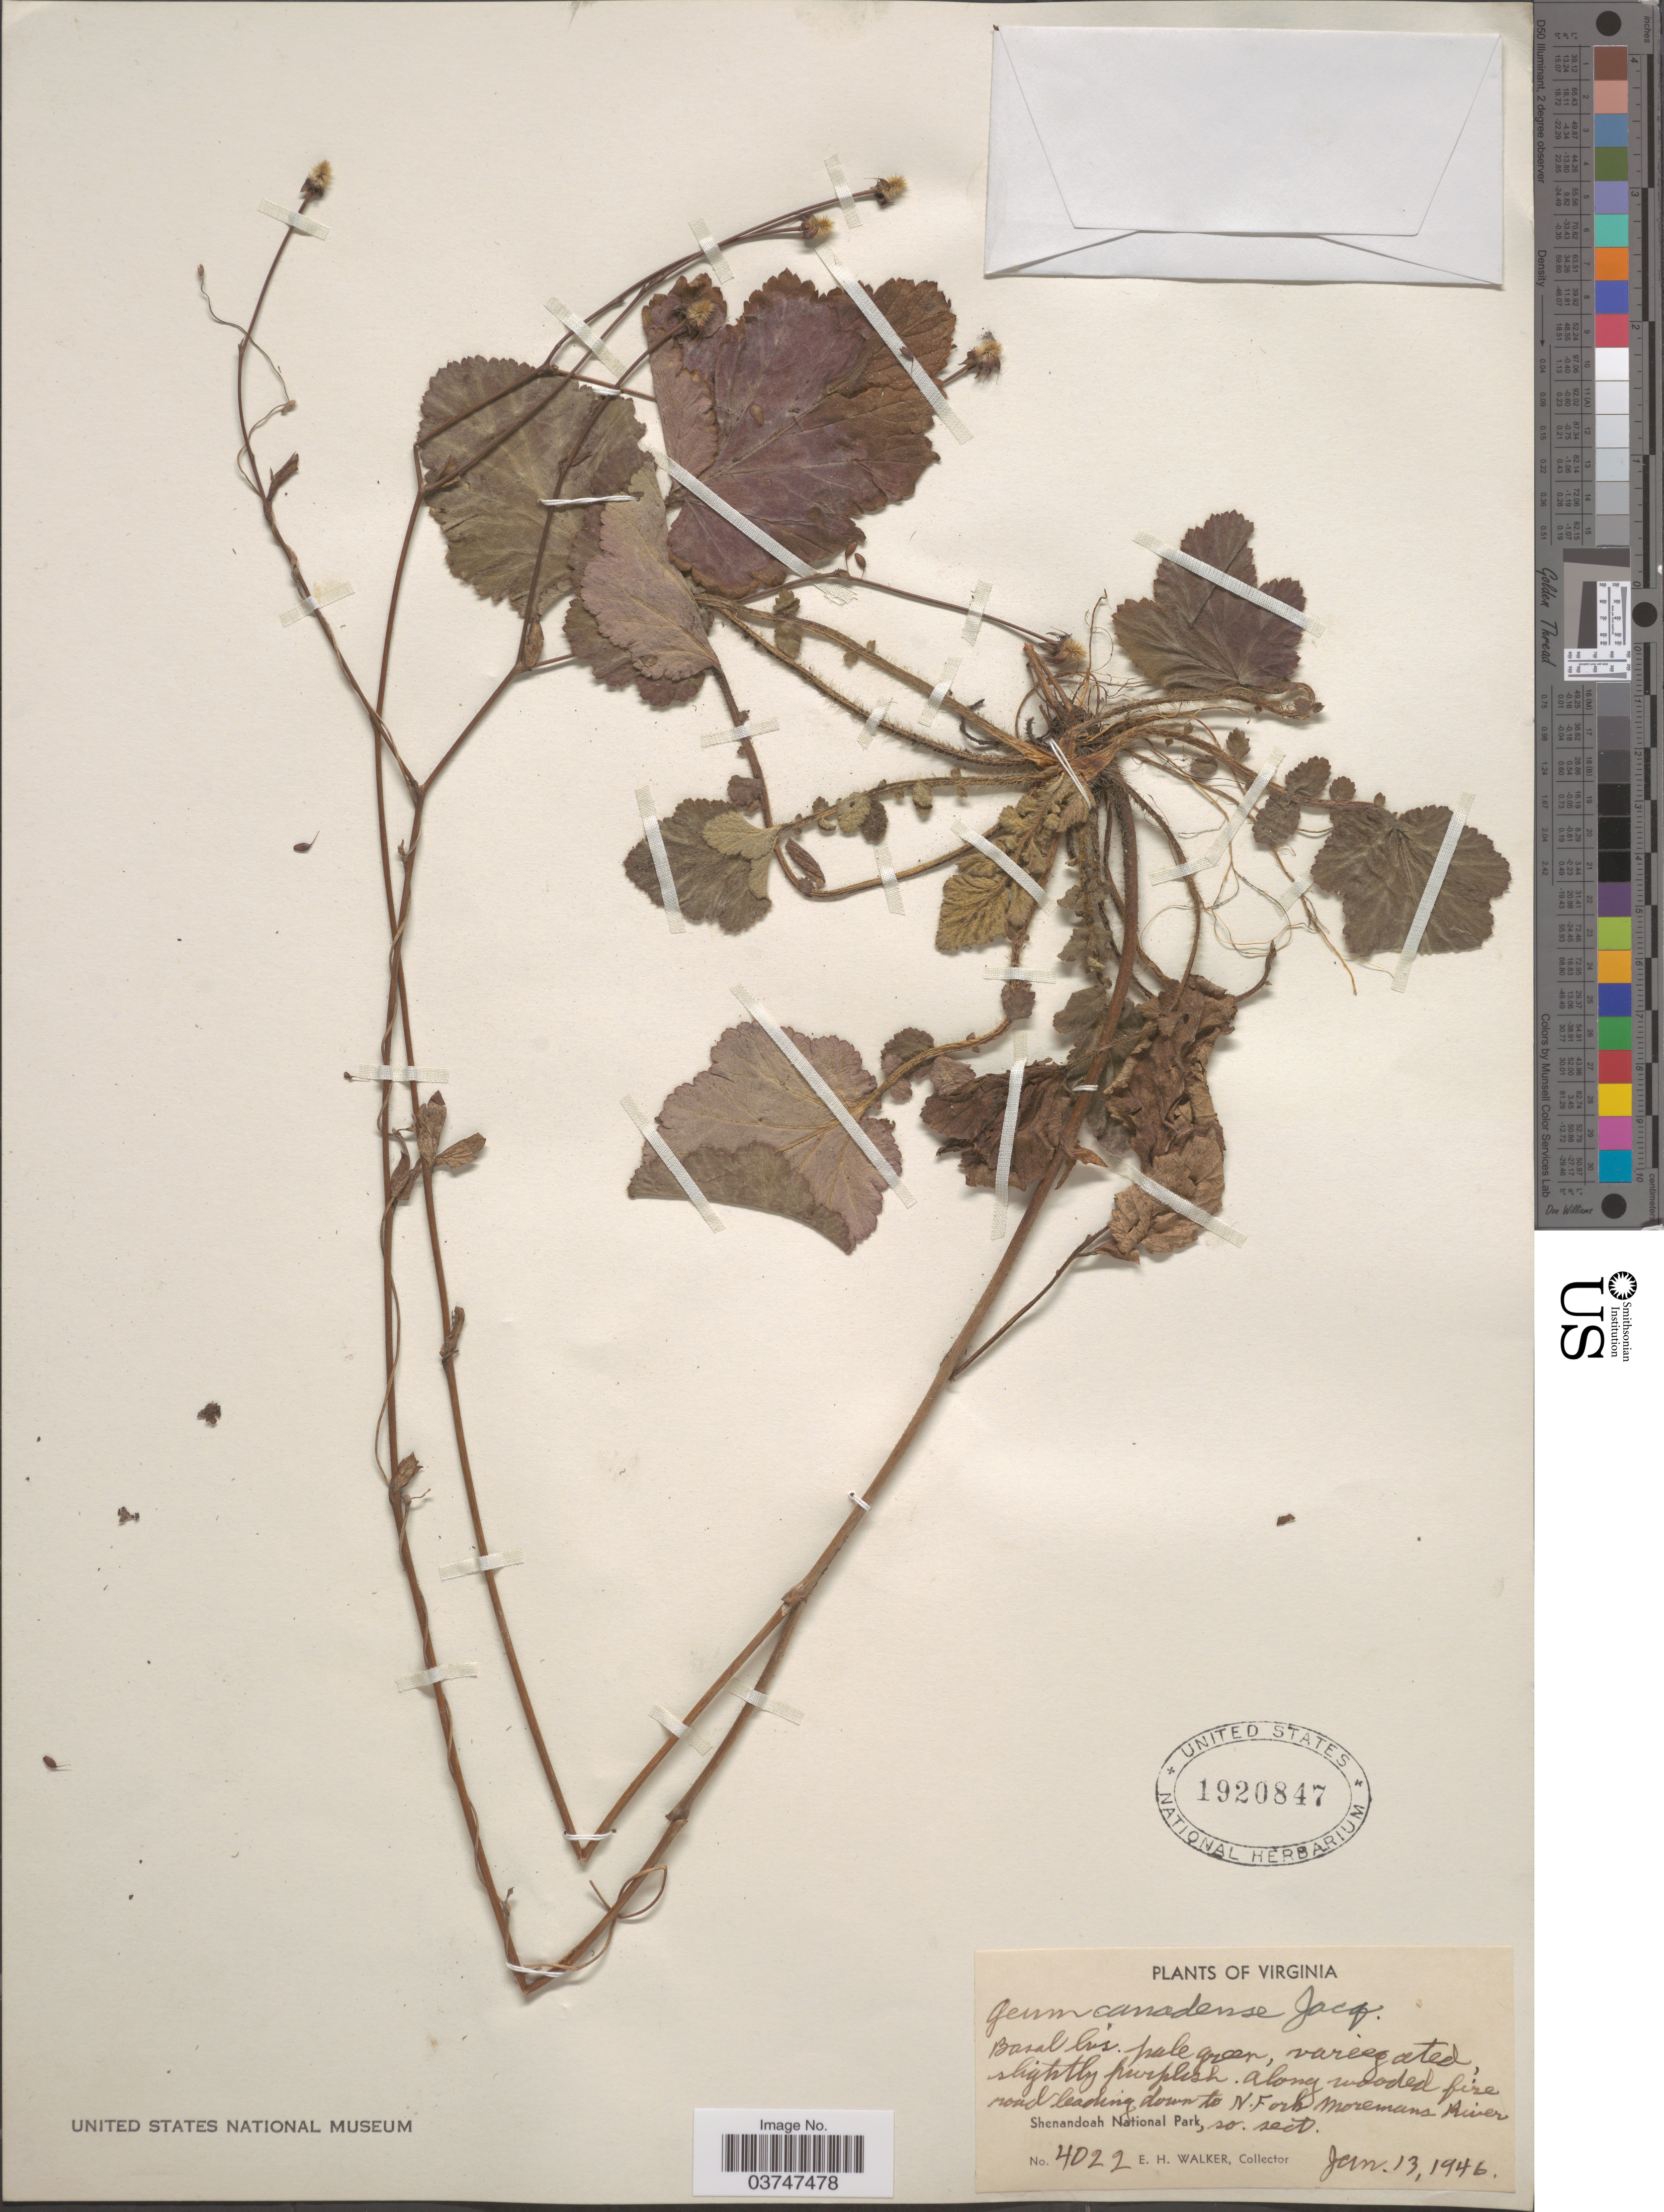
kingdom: Plantae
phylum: Tracheophyta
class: Magnoliopsida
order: Rosales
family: Rosaceae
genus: Geum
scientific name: Geum canadense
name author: Jacq.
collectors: E. H. Walker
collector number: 4022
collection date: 1946-01-13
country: United States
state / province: Virginia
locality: Along wooded fire road leading down to N. Fork Moremans River. Shenandoah National Park, so. sect.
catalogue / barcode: US 1920847